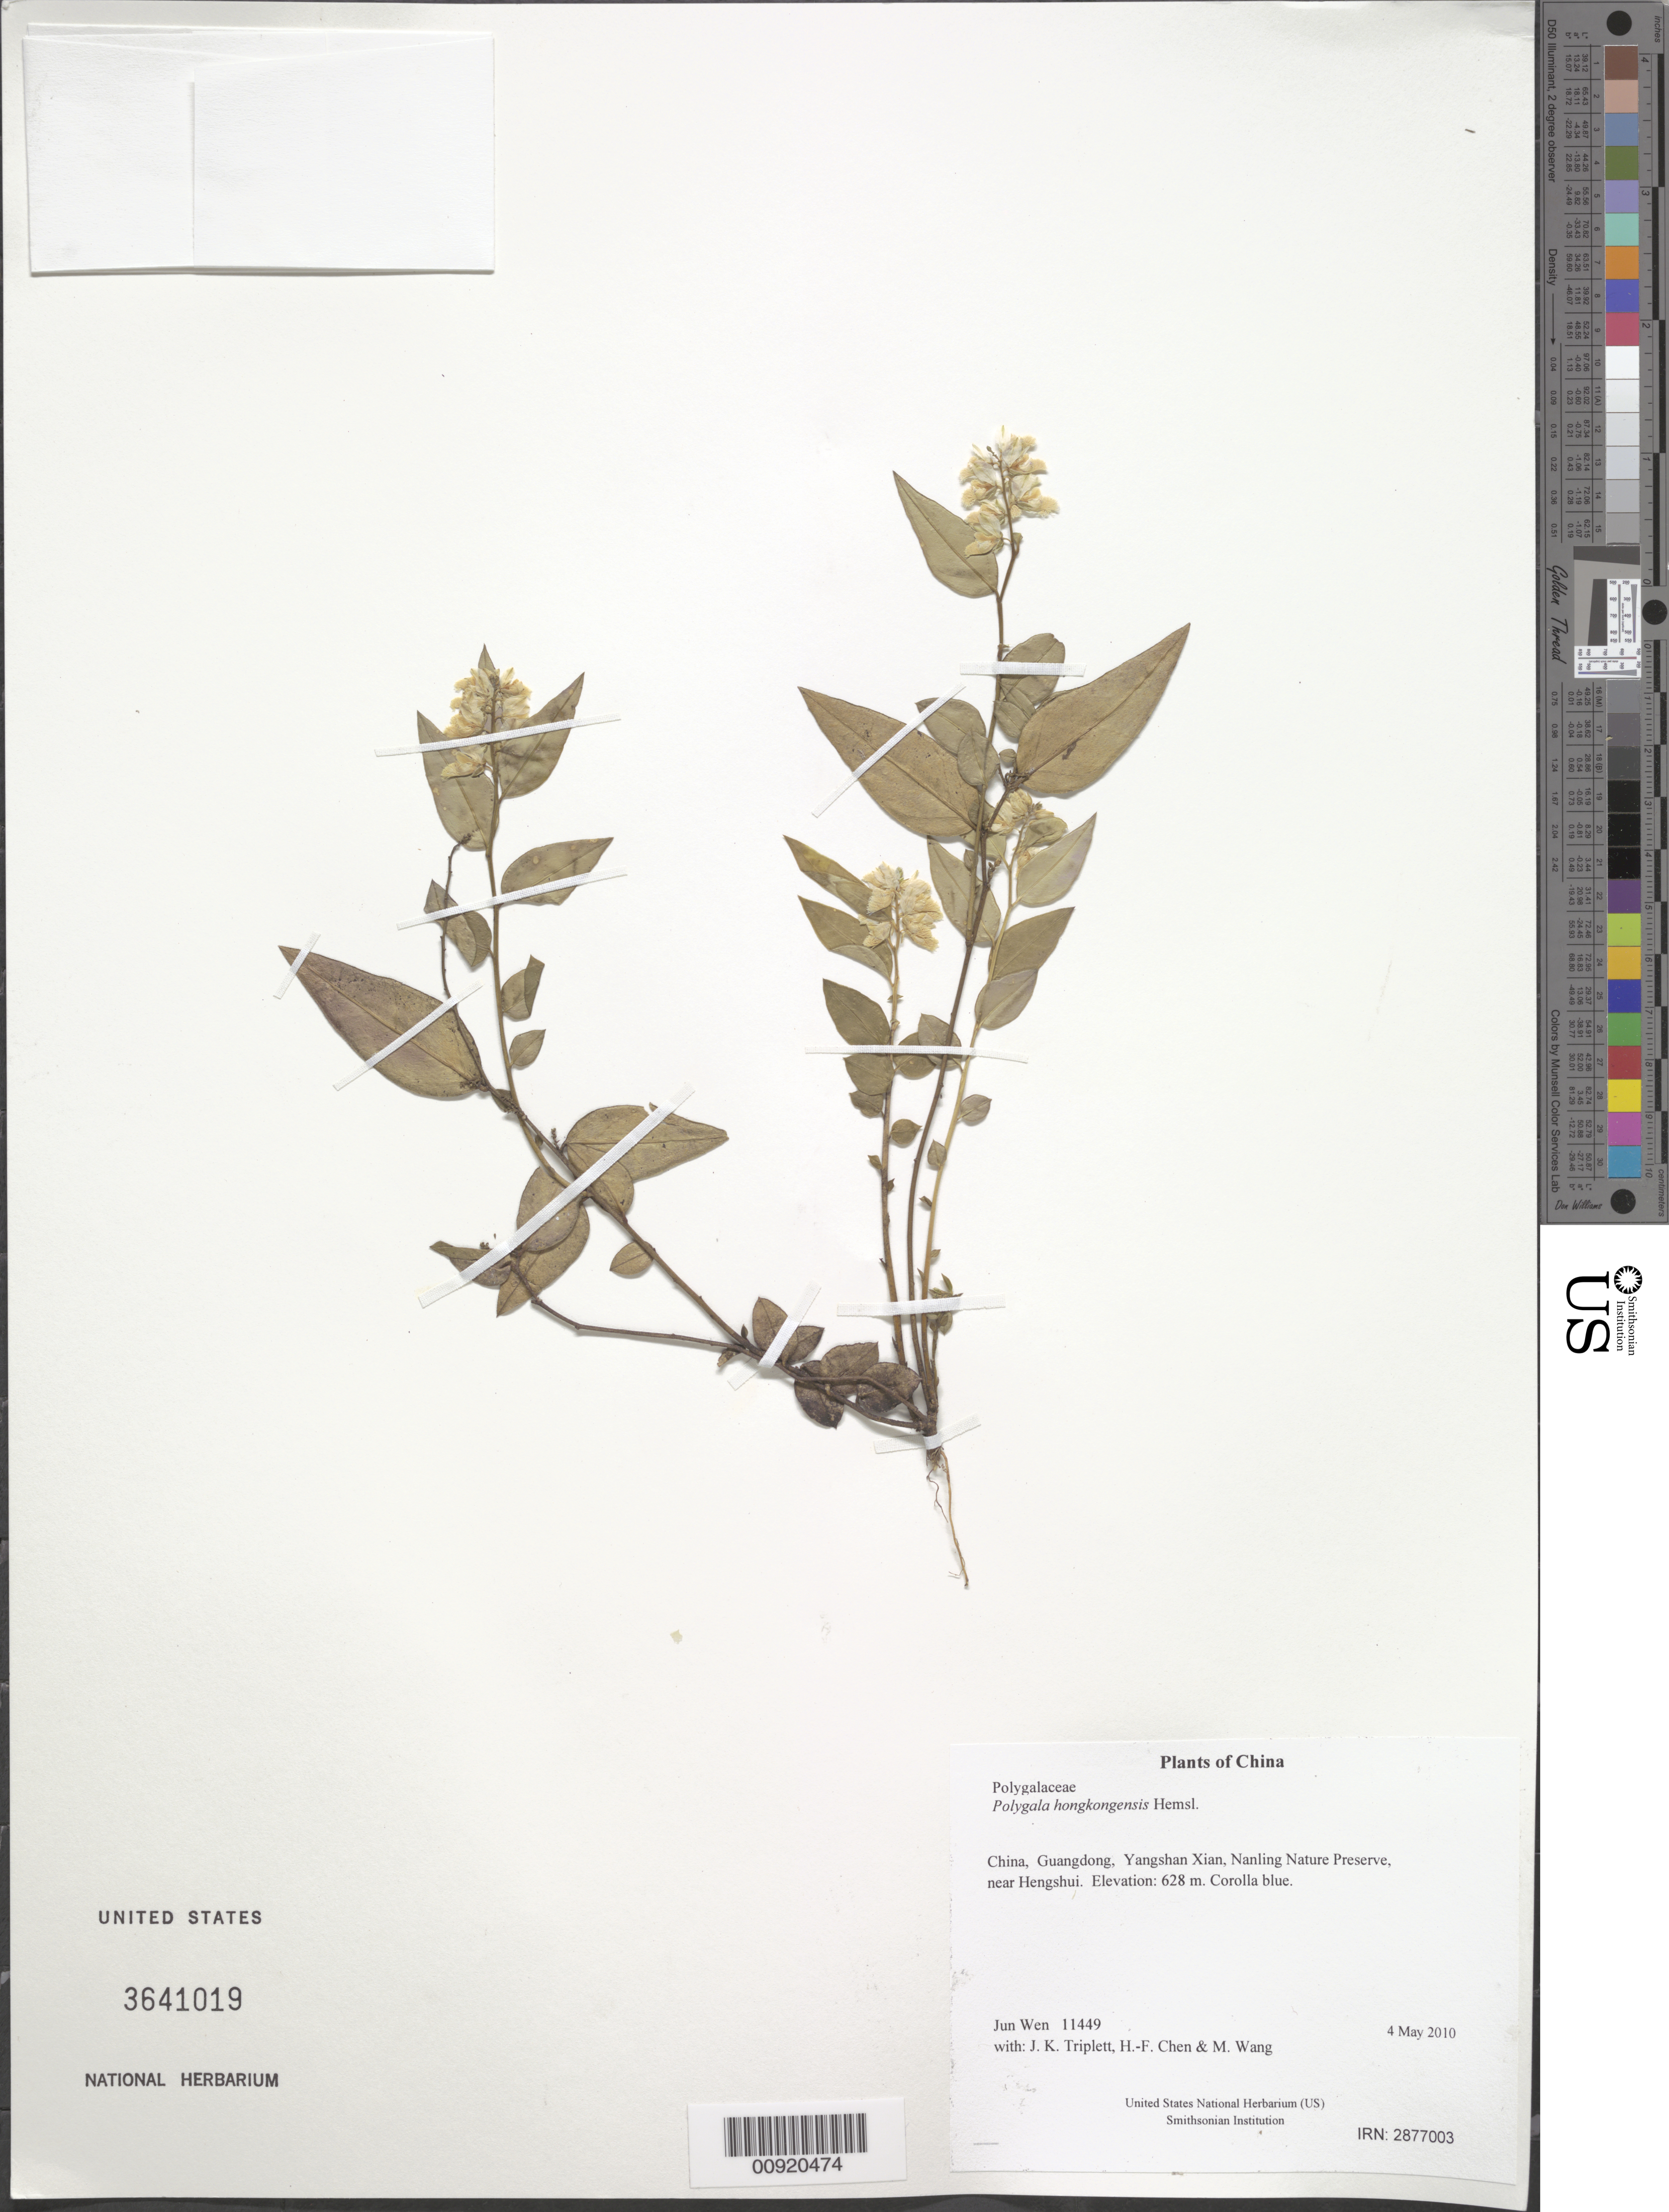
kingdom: Plantae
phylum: Tracheophyta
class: Magnoliopsida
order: Fabales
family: Polygalaceae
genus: Polygala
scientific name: Polygala hongkongensis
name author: Hemsl.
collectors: J. Wen, J. K. Triplett, H.-F. Chen & M. Wang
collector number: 11449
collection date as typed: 4 May 2010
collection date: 2010-05-04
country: China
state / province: Guangdong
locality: Yangshan Xian, Nanling Nature Preserve, near Hengshui.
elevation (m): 628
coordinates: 24 51.659 N, 112 53.675 E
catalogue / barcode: US 3641019